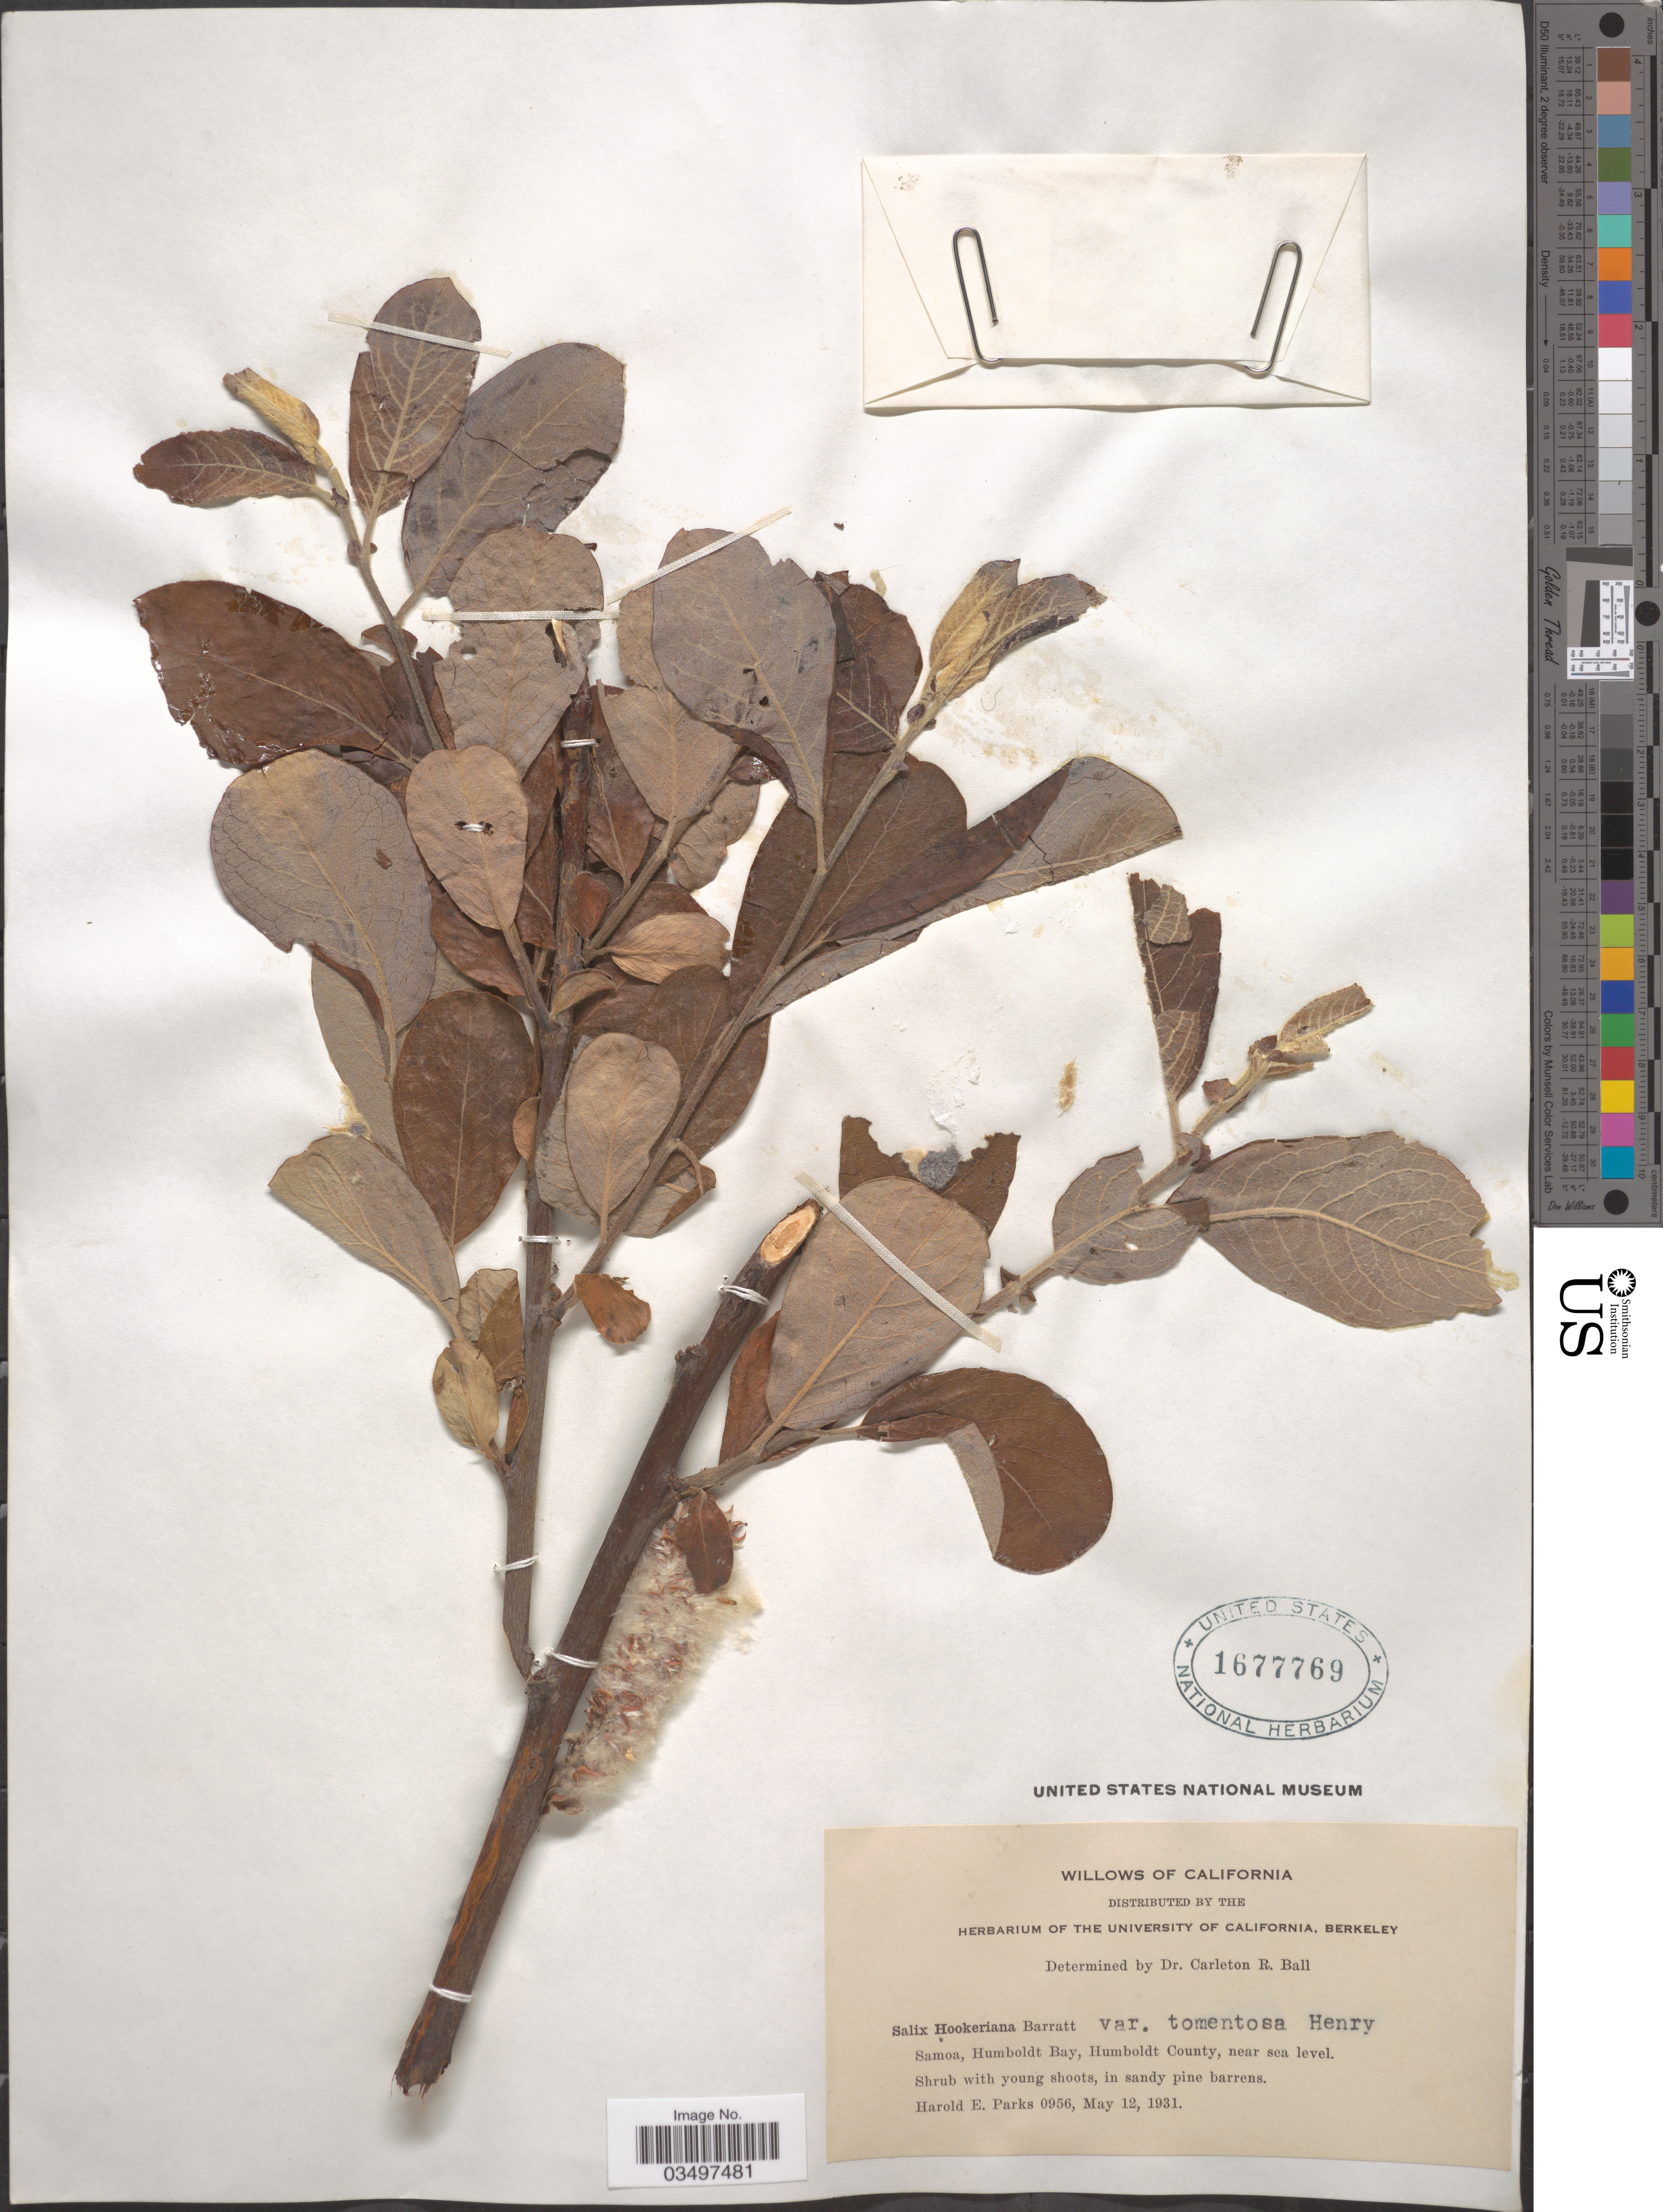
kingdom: Plantae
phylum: Tracheophyta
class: Magnoliopsida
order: Malpighiales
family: Salicaceae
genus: Salix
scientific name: Salix hookeriana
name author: Barratt ex Hook.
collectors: H. E. Parks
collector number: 0956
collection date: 1931-05-12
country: United States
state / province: California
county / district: Humboldt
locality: Samoa, Humboldt Bay, Humboldt County.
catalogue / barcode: US 1677769